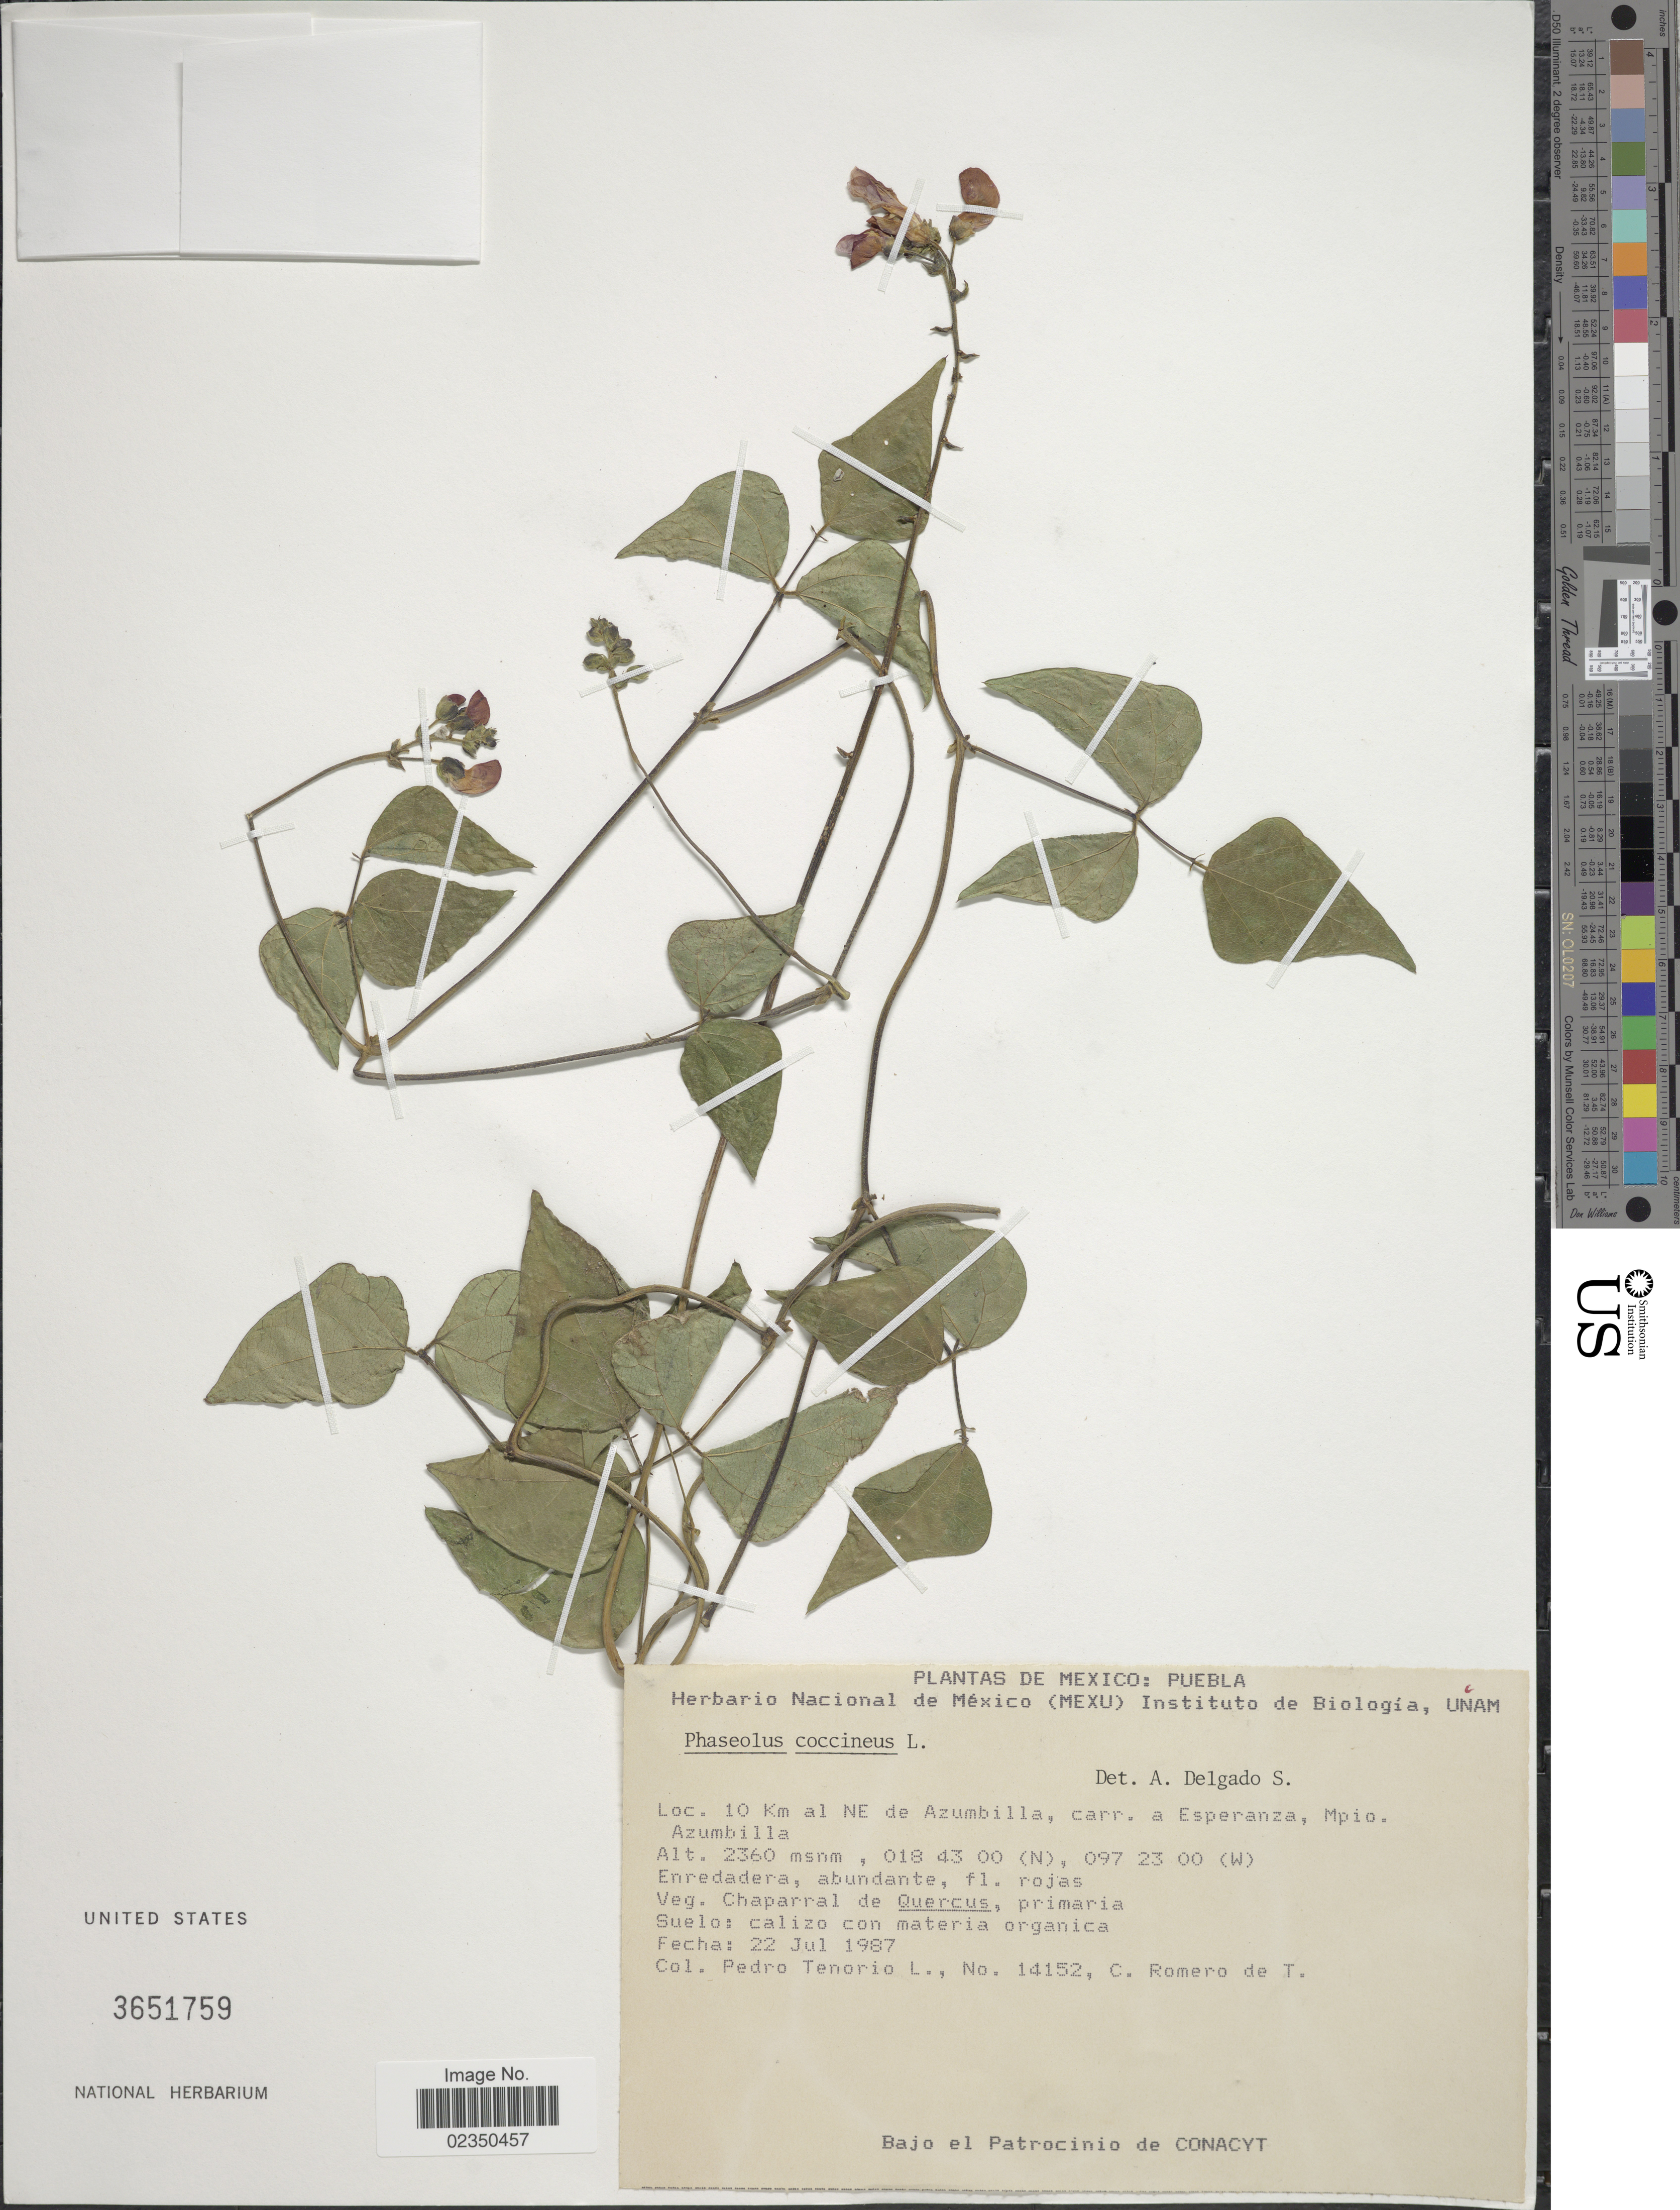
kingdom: Plantae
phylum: Tracheophyta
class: Magnoliopsida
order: Fabales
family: Fabaceae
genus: Phaseolus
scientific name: Phaseolus coccineus var. coccineus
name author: L.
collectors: P. Tenorio L. & C. Romero de T.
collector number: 14152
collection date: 1987-07-22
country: Mexico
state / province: Puebla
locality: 10 Km al NE de Azumbilla, carr. a Esperanza, Mpio. Azumbilla.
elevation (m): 2360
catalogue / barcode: US 3651759